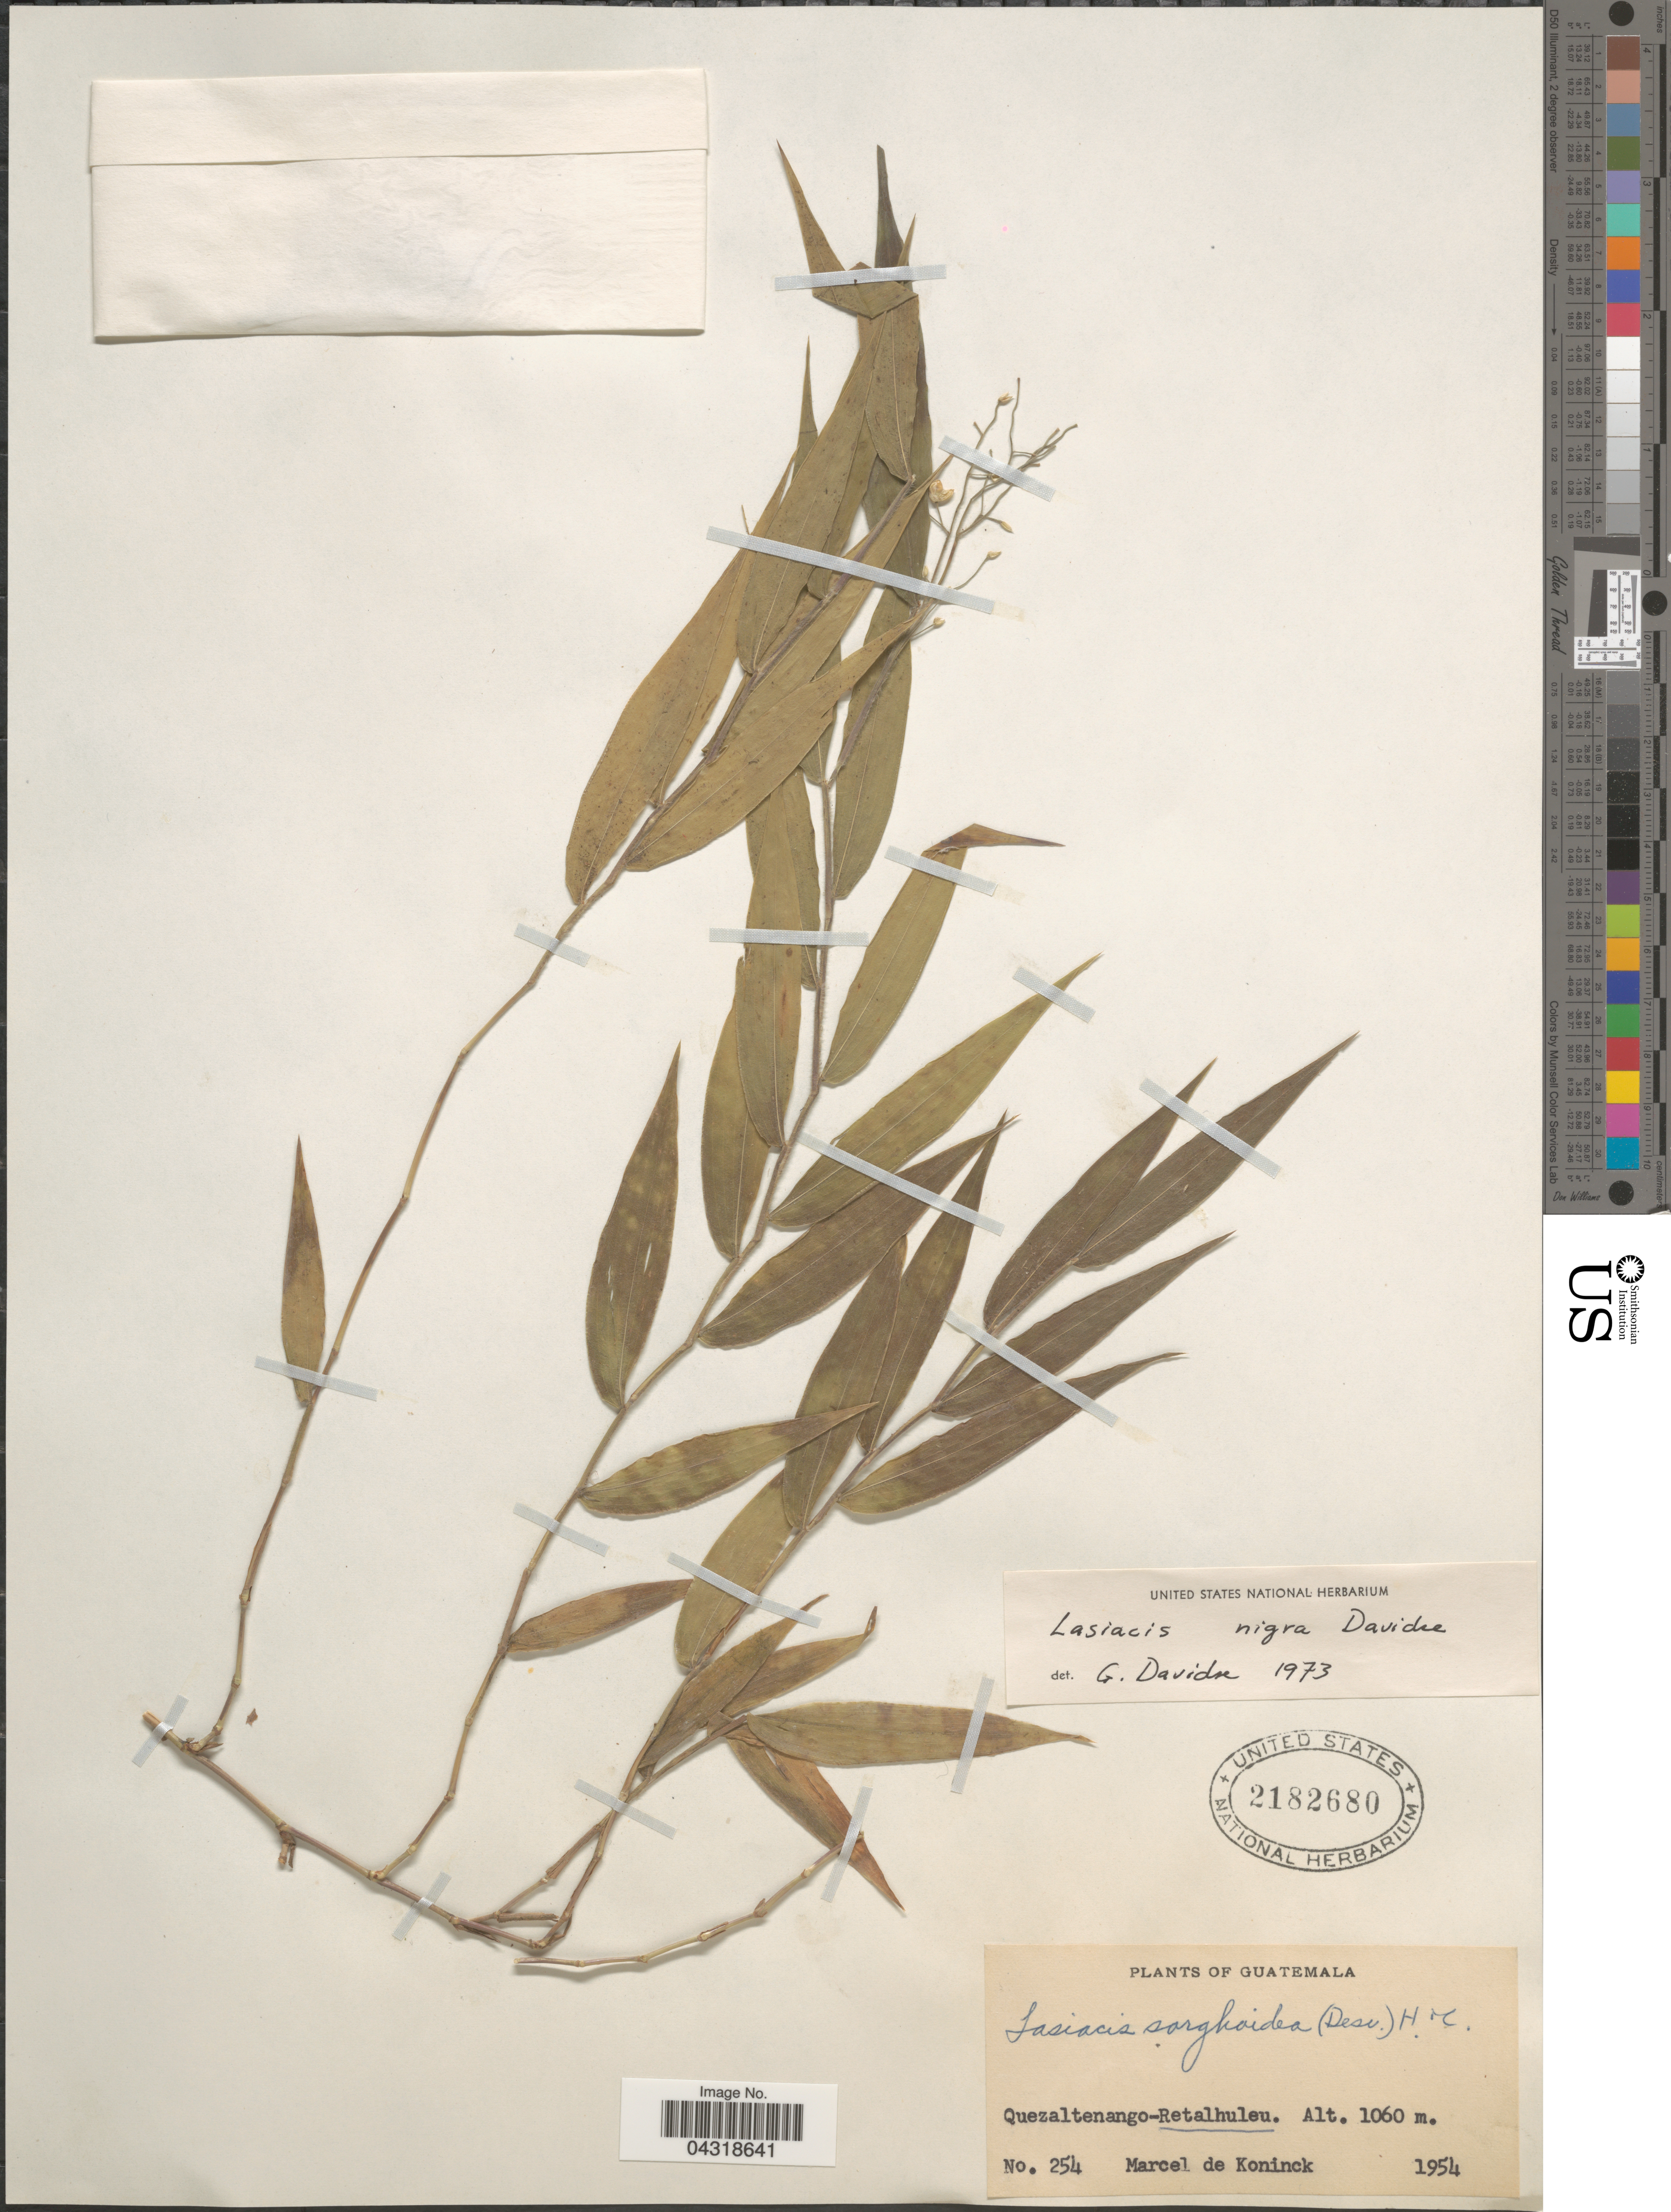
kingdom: Plantae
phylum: Tracheophyta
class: Liliopsida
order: Poales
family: Poaceae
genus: Lasiacis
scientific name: Lasiacis nigra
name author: Davidse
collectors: M. Koninck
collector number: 254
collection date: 1954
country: Guatemala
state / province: Retalhuleu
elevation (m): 1060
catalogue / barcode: US 2182680